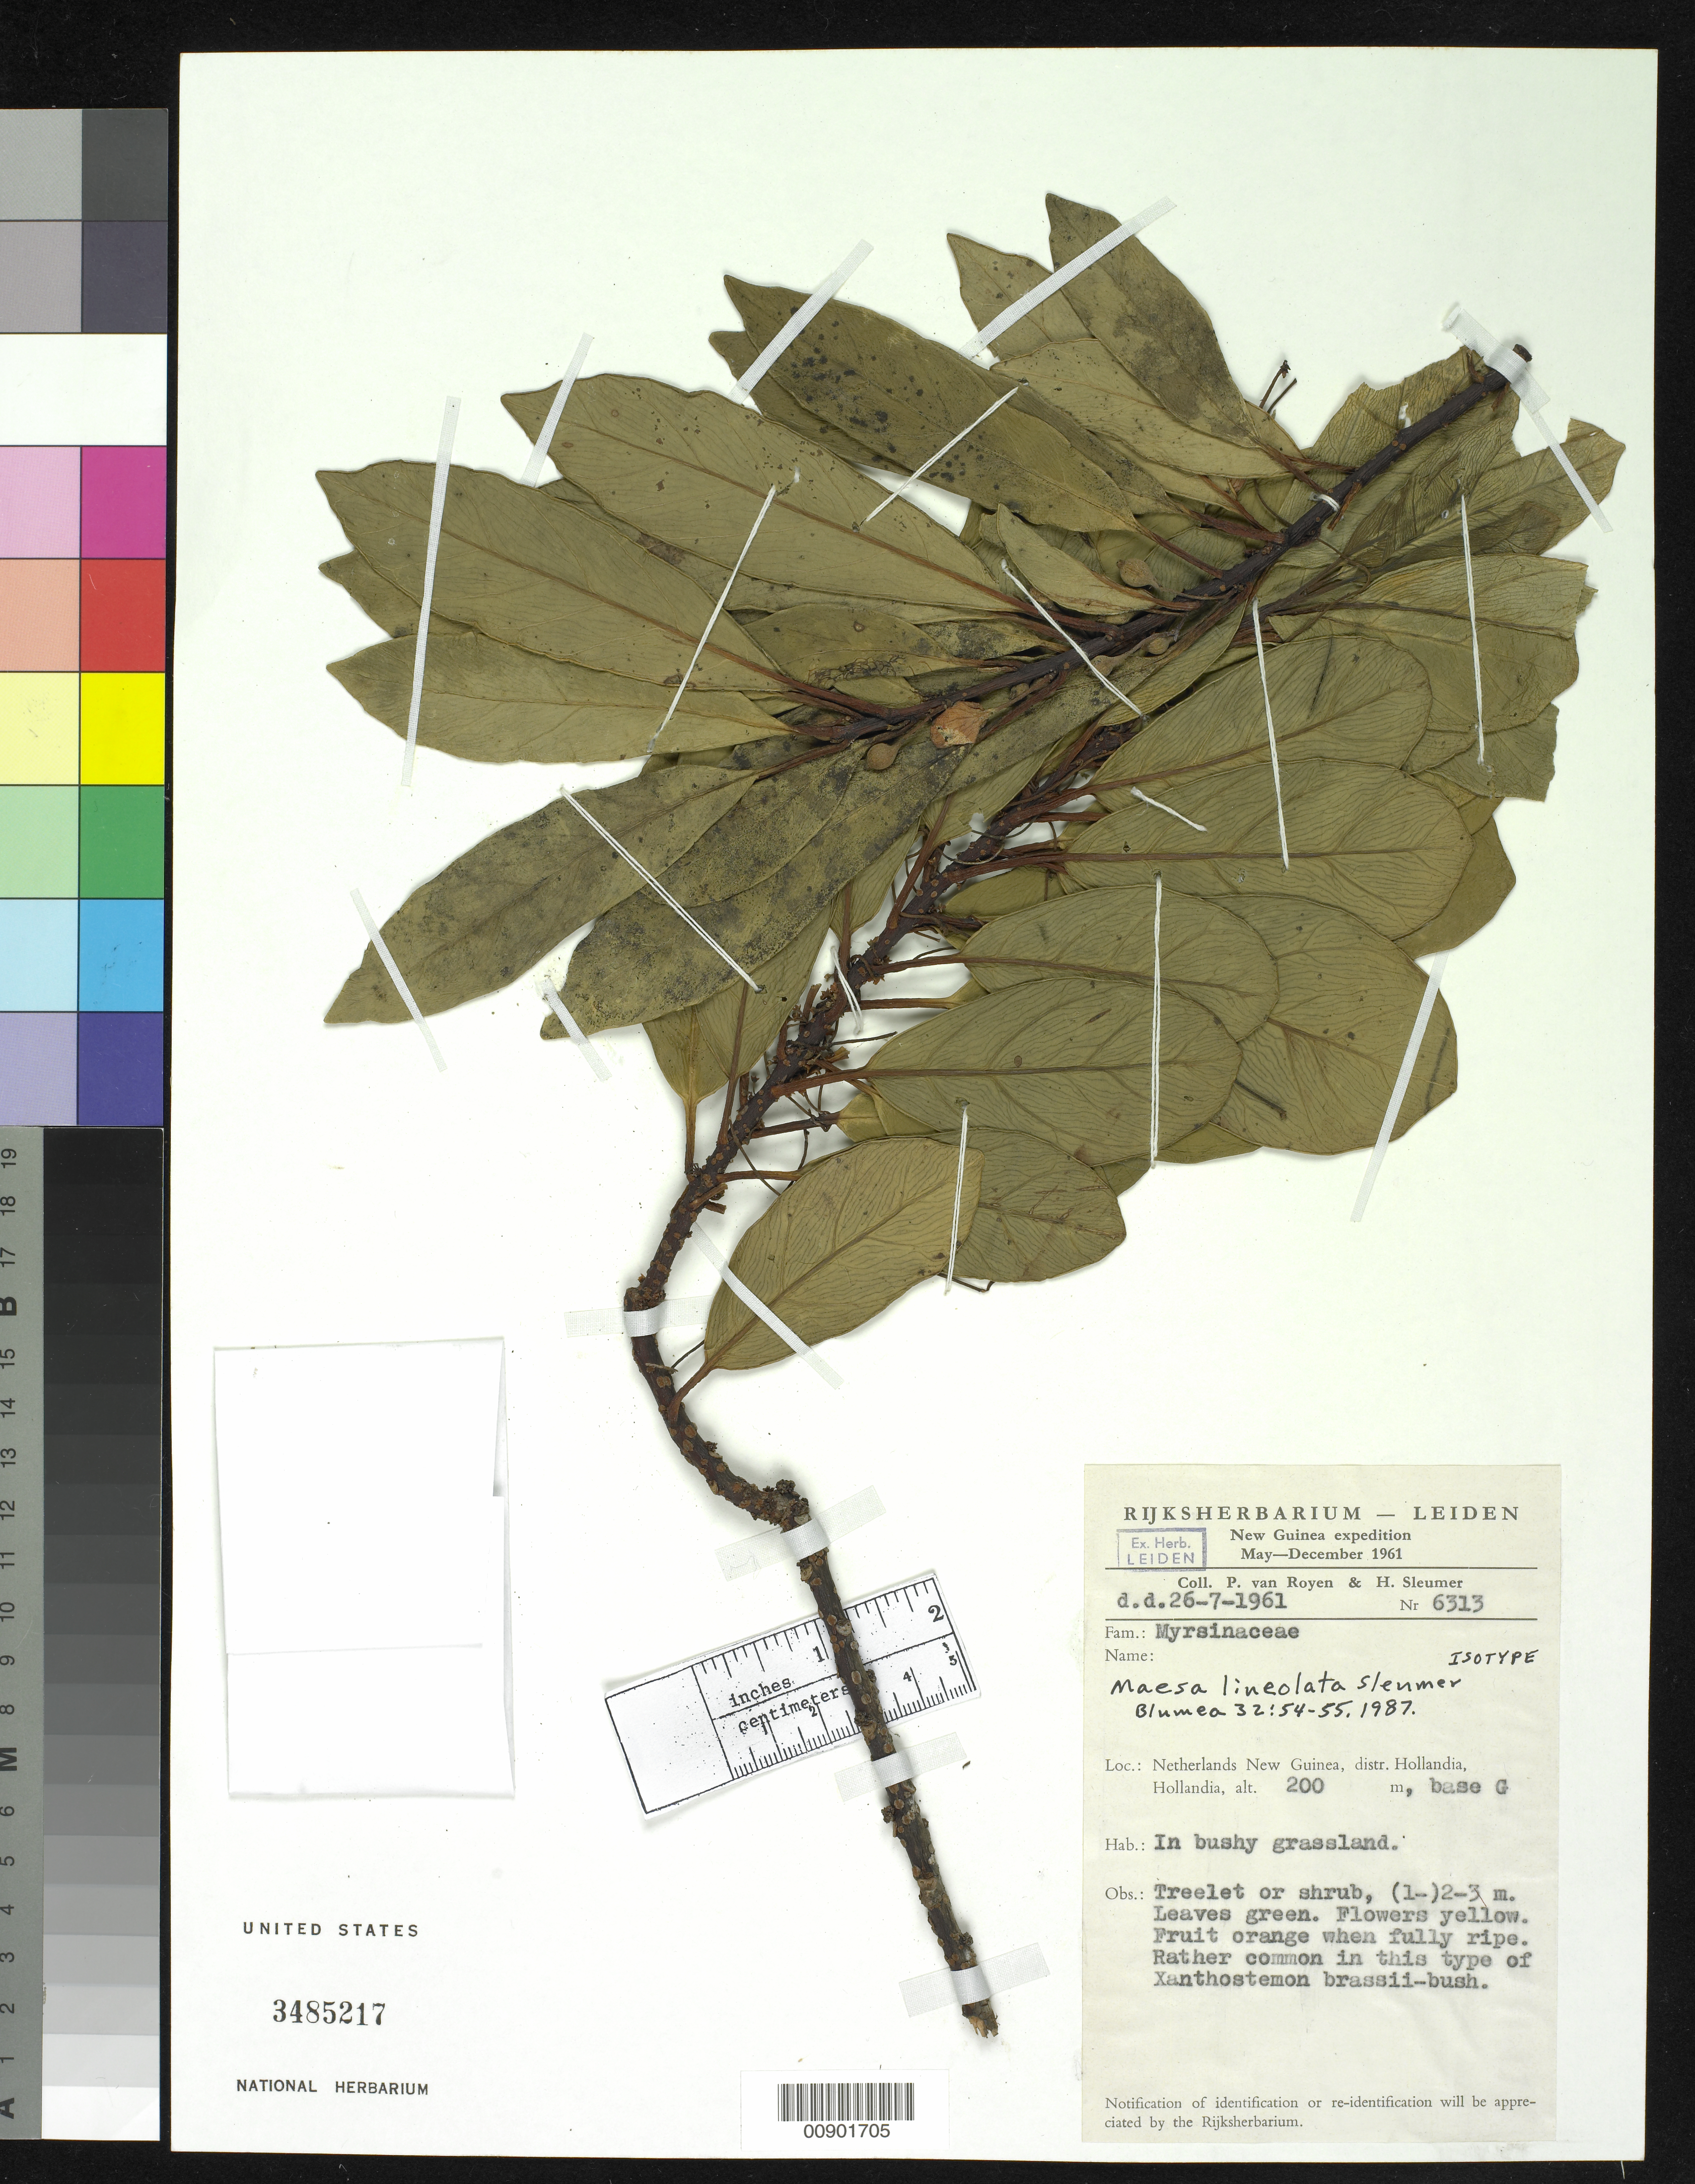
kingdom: Plantae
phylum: Tracheophyta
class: Magnoliopsida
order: Ericales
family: Primulaceae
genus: Maesa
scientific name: Maesa lineolata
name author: Sleumer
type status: Isotype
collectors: P. van Royen & H. O. Sleumer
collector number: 6313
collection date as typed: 26 Jul 1961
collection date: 1961-07-26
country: Indonesia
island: New Guinea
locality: Netherlands New Guinea, distr. Hollandia, Hollandia.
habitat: In bushy grassland.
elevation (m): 200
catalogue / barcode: US 3485217